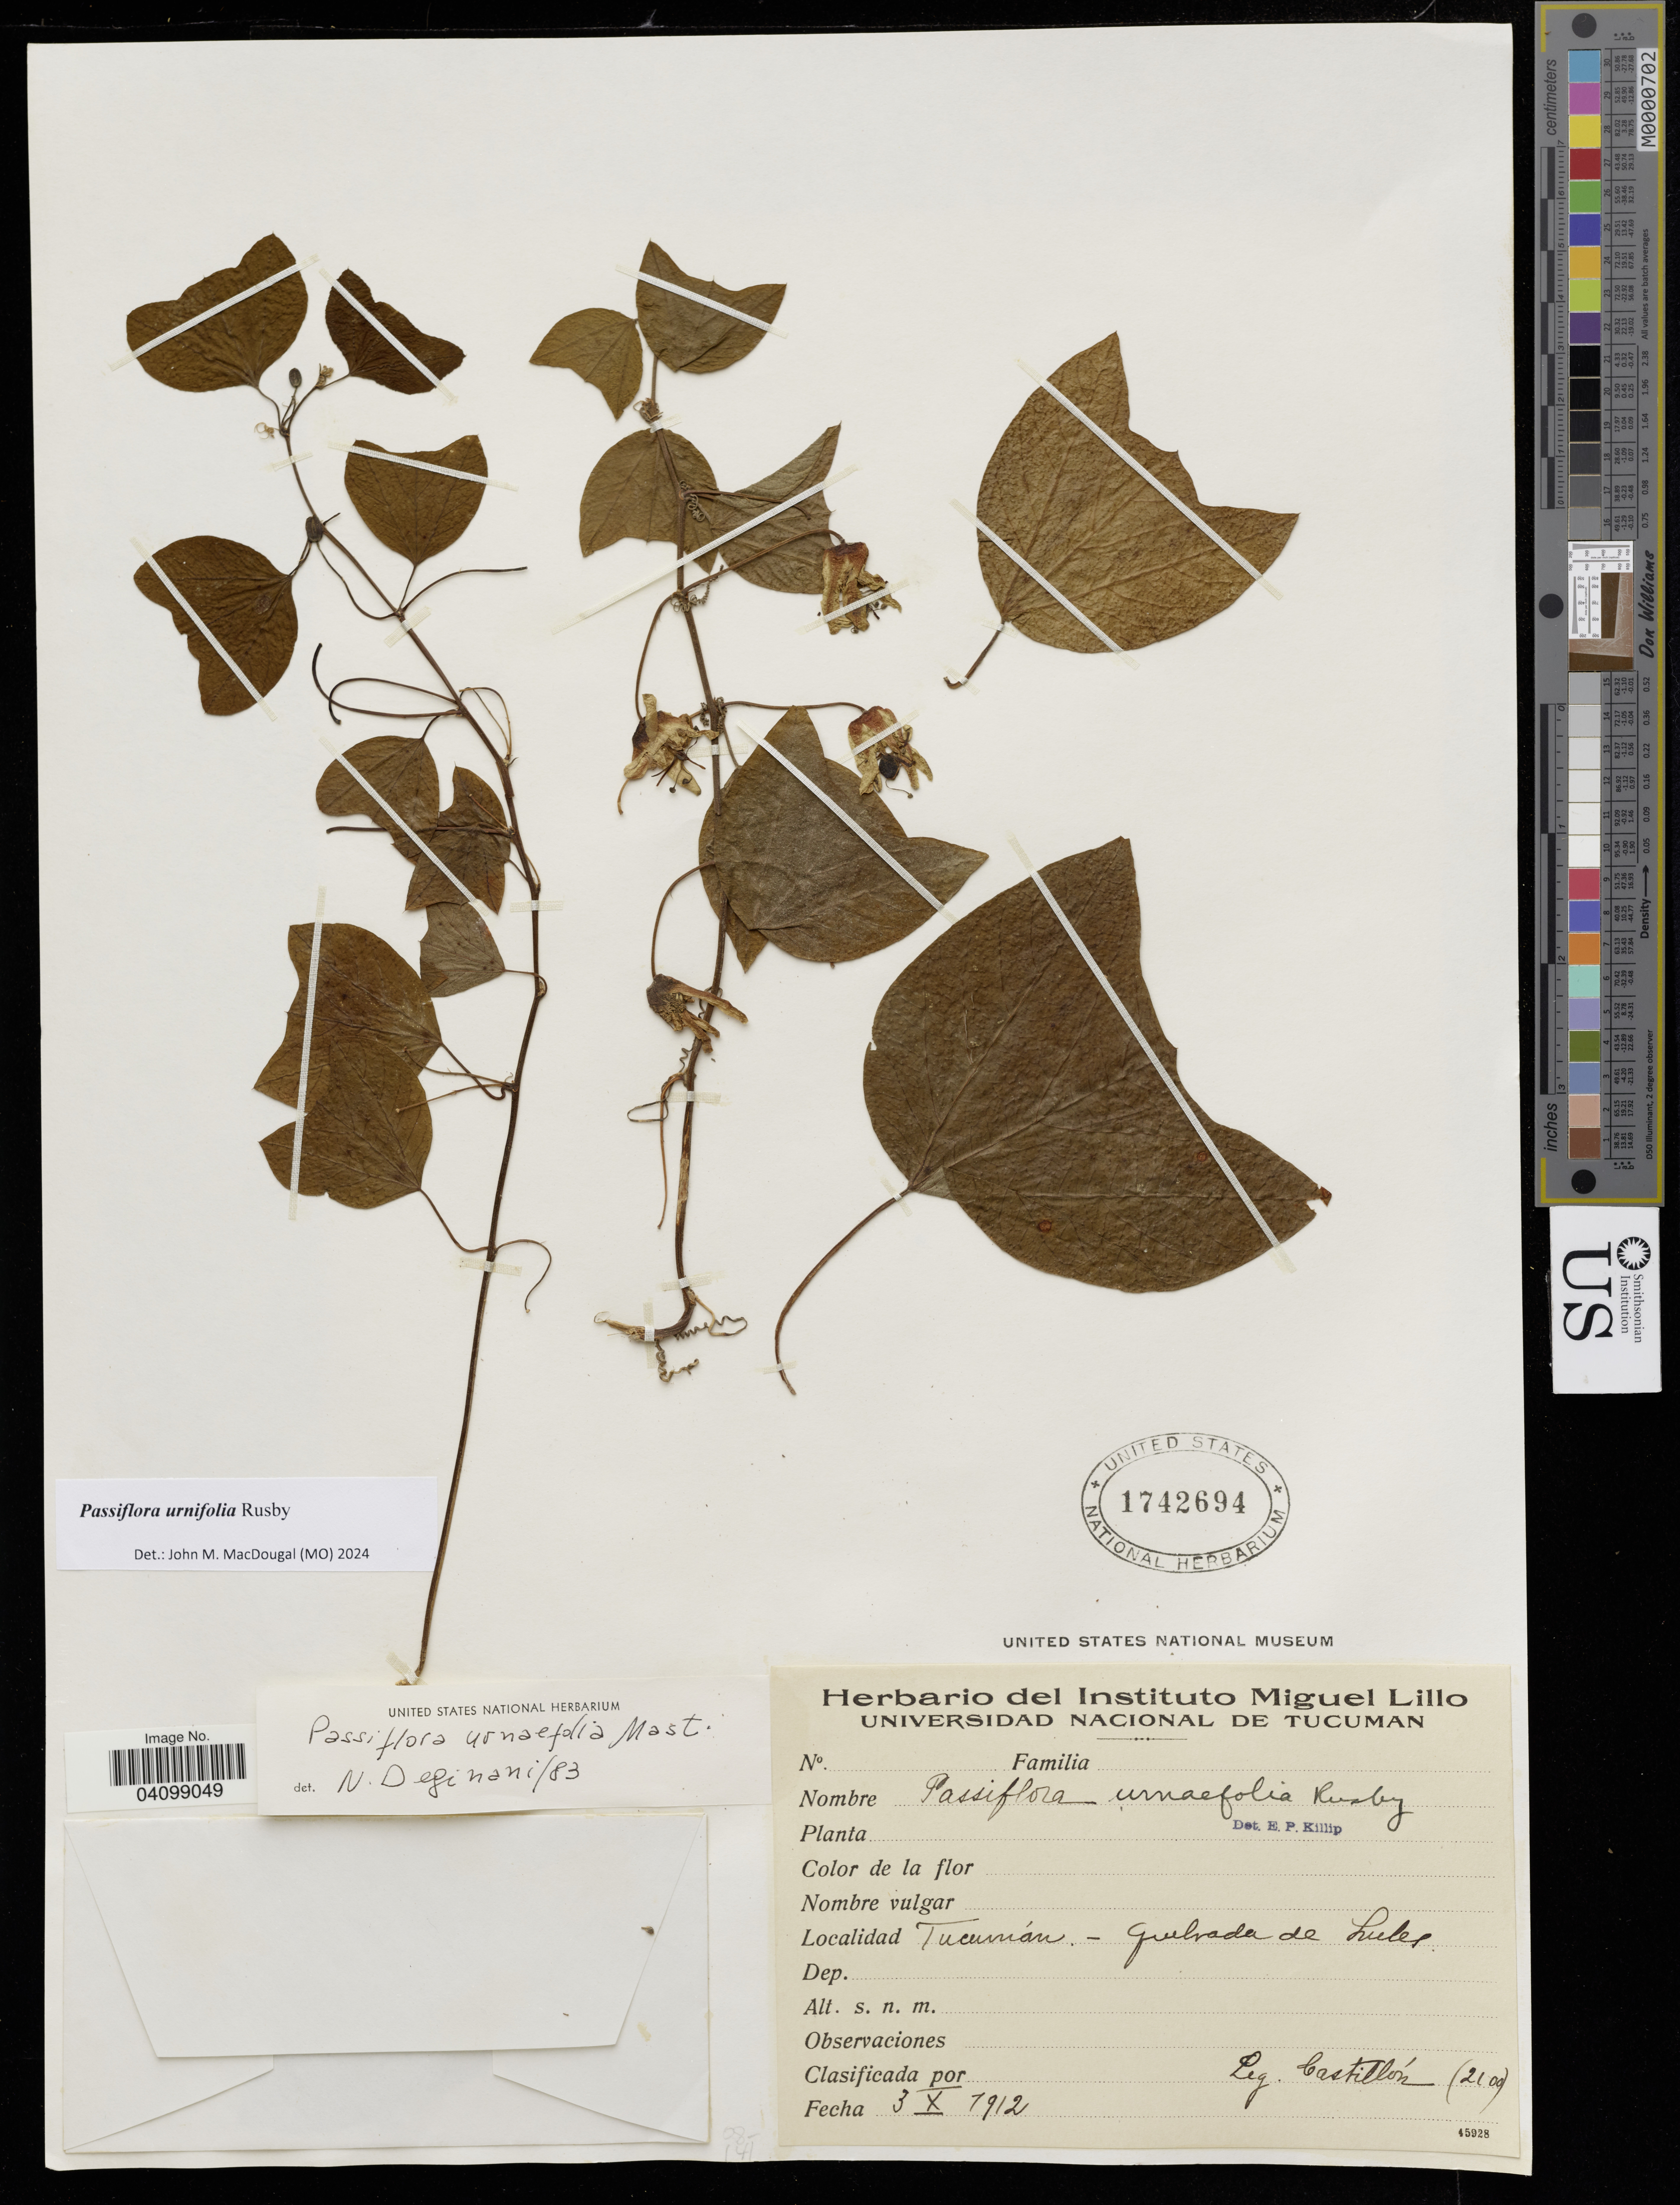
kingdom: Plantae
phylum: Tracheophyta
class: Magnoliopsida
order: Malpighiales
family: Passifloraceae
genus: Passiflora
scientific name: Passiflora urnifolia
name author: Rusby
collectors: Castillon, --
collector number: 2100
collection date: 1912-10-03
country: Argentina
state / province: Tucuman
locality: Quebrada de Lules.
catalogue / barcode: US 1742694